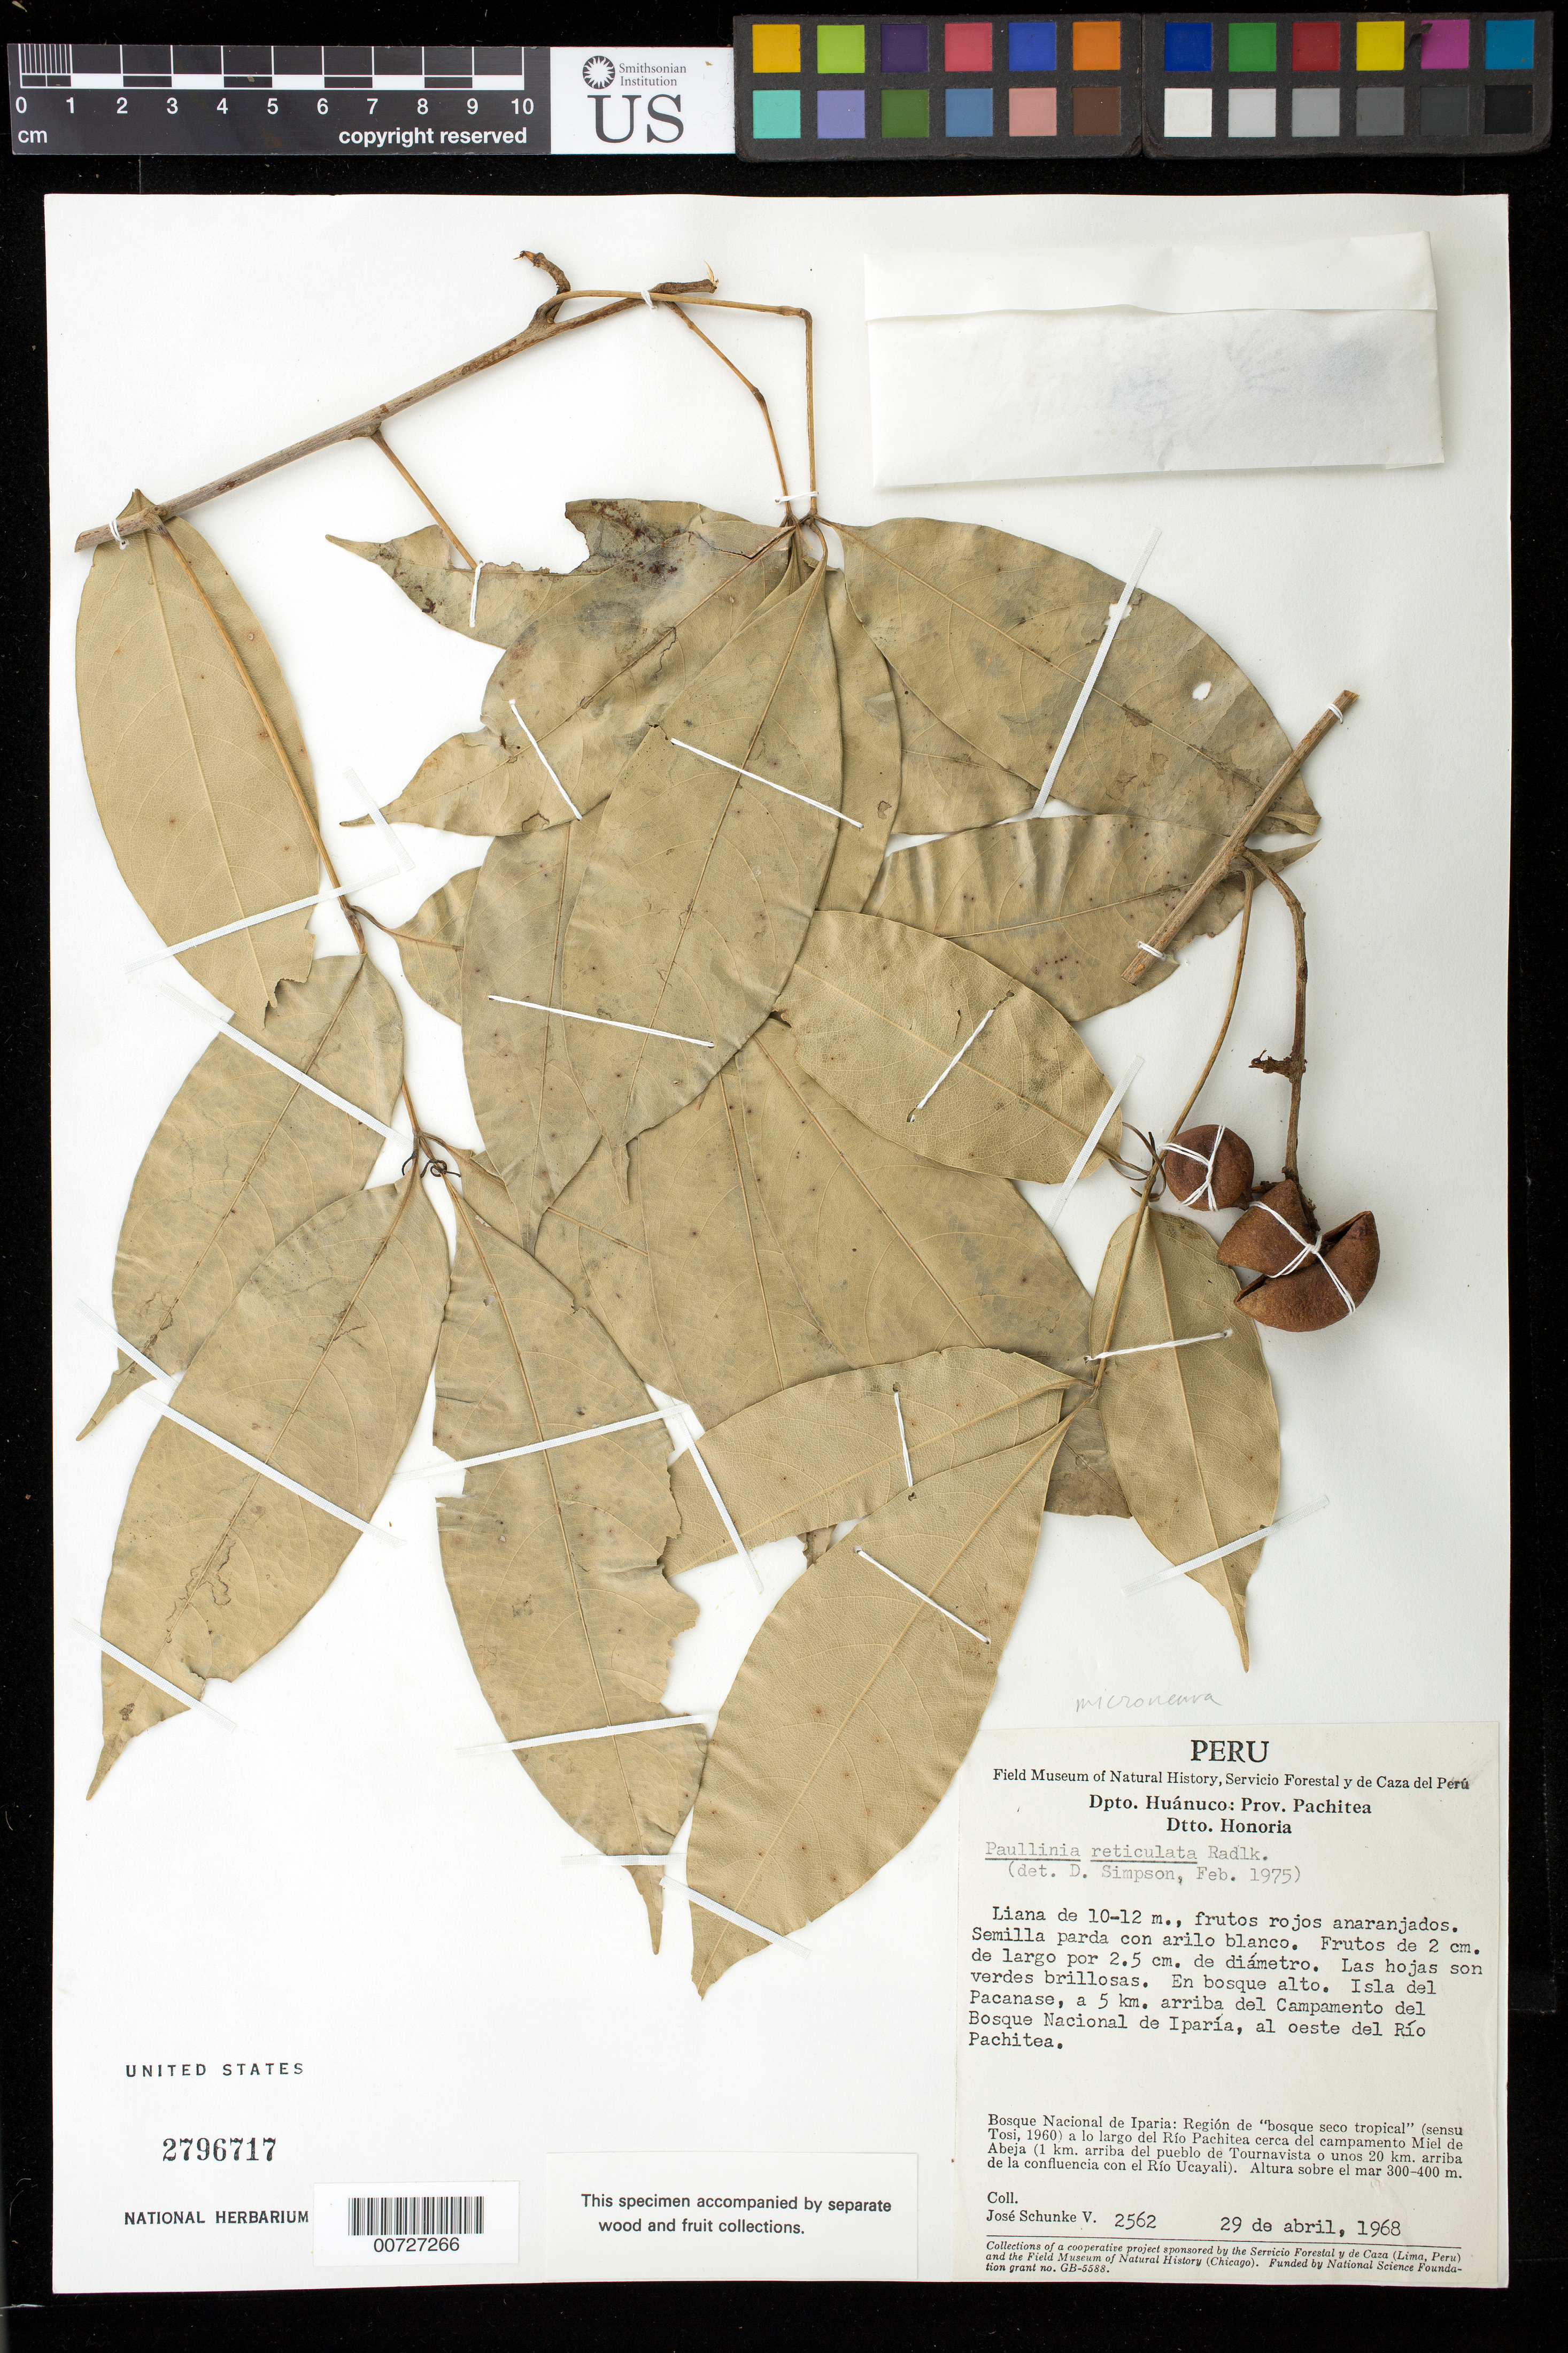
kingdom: Plantae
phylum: Tracheophyta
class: Magnoliopsida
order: Sapindales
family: Sapindaceae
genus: Paullinia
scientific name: Paullinia reticulata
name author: Radlk.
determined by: Simpson, D.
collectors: J. Schunke Vigo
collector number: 2562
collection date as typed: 29 Apr 1968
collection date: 1968-04-29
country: Peru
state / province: Huánuco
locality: Prov. Pachitea, Dtto. Honoria. Isla del Pacanase, a 5 km arriba del Campamento del Bosque Nacional de Iparía, al oeste del Rio Pachitea.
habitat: En bosque alto.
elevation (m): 300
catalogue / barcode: US 2796717